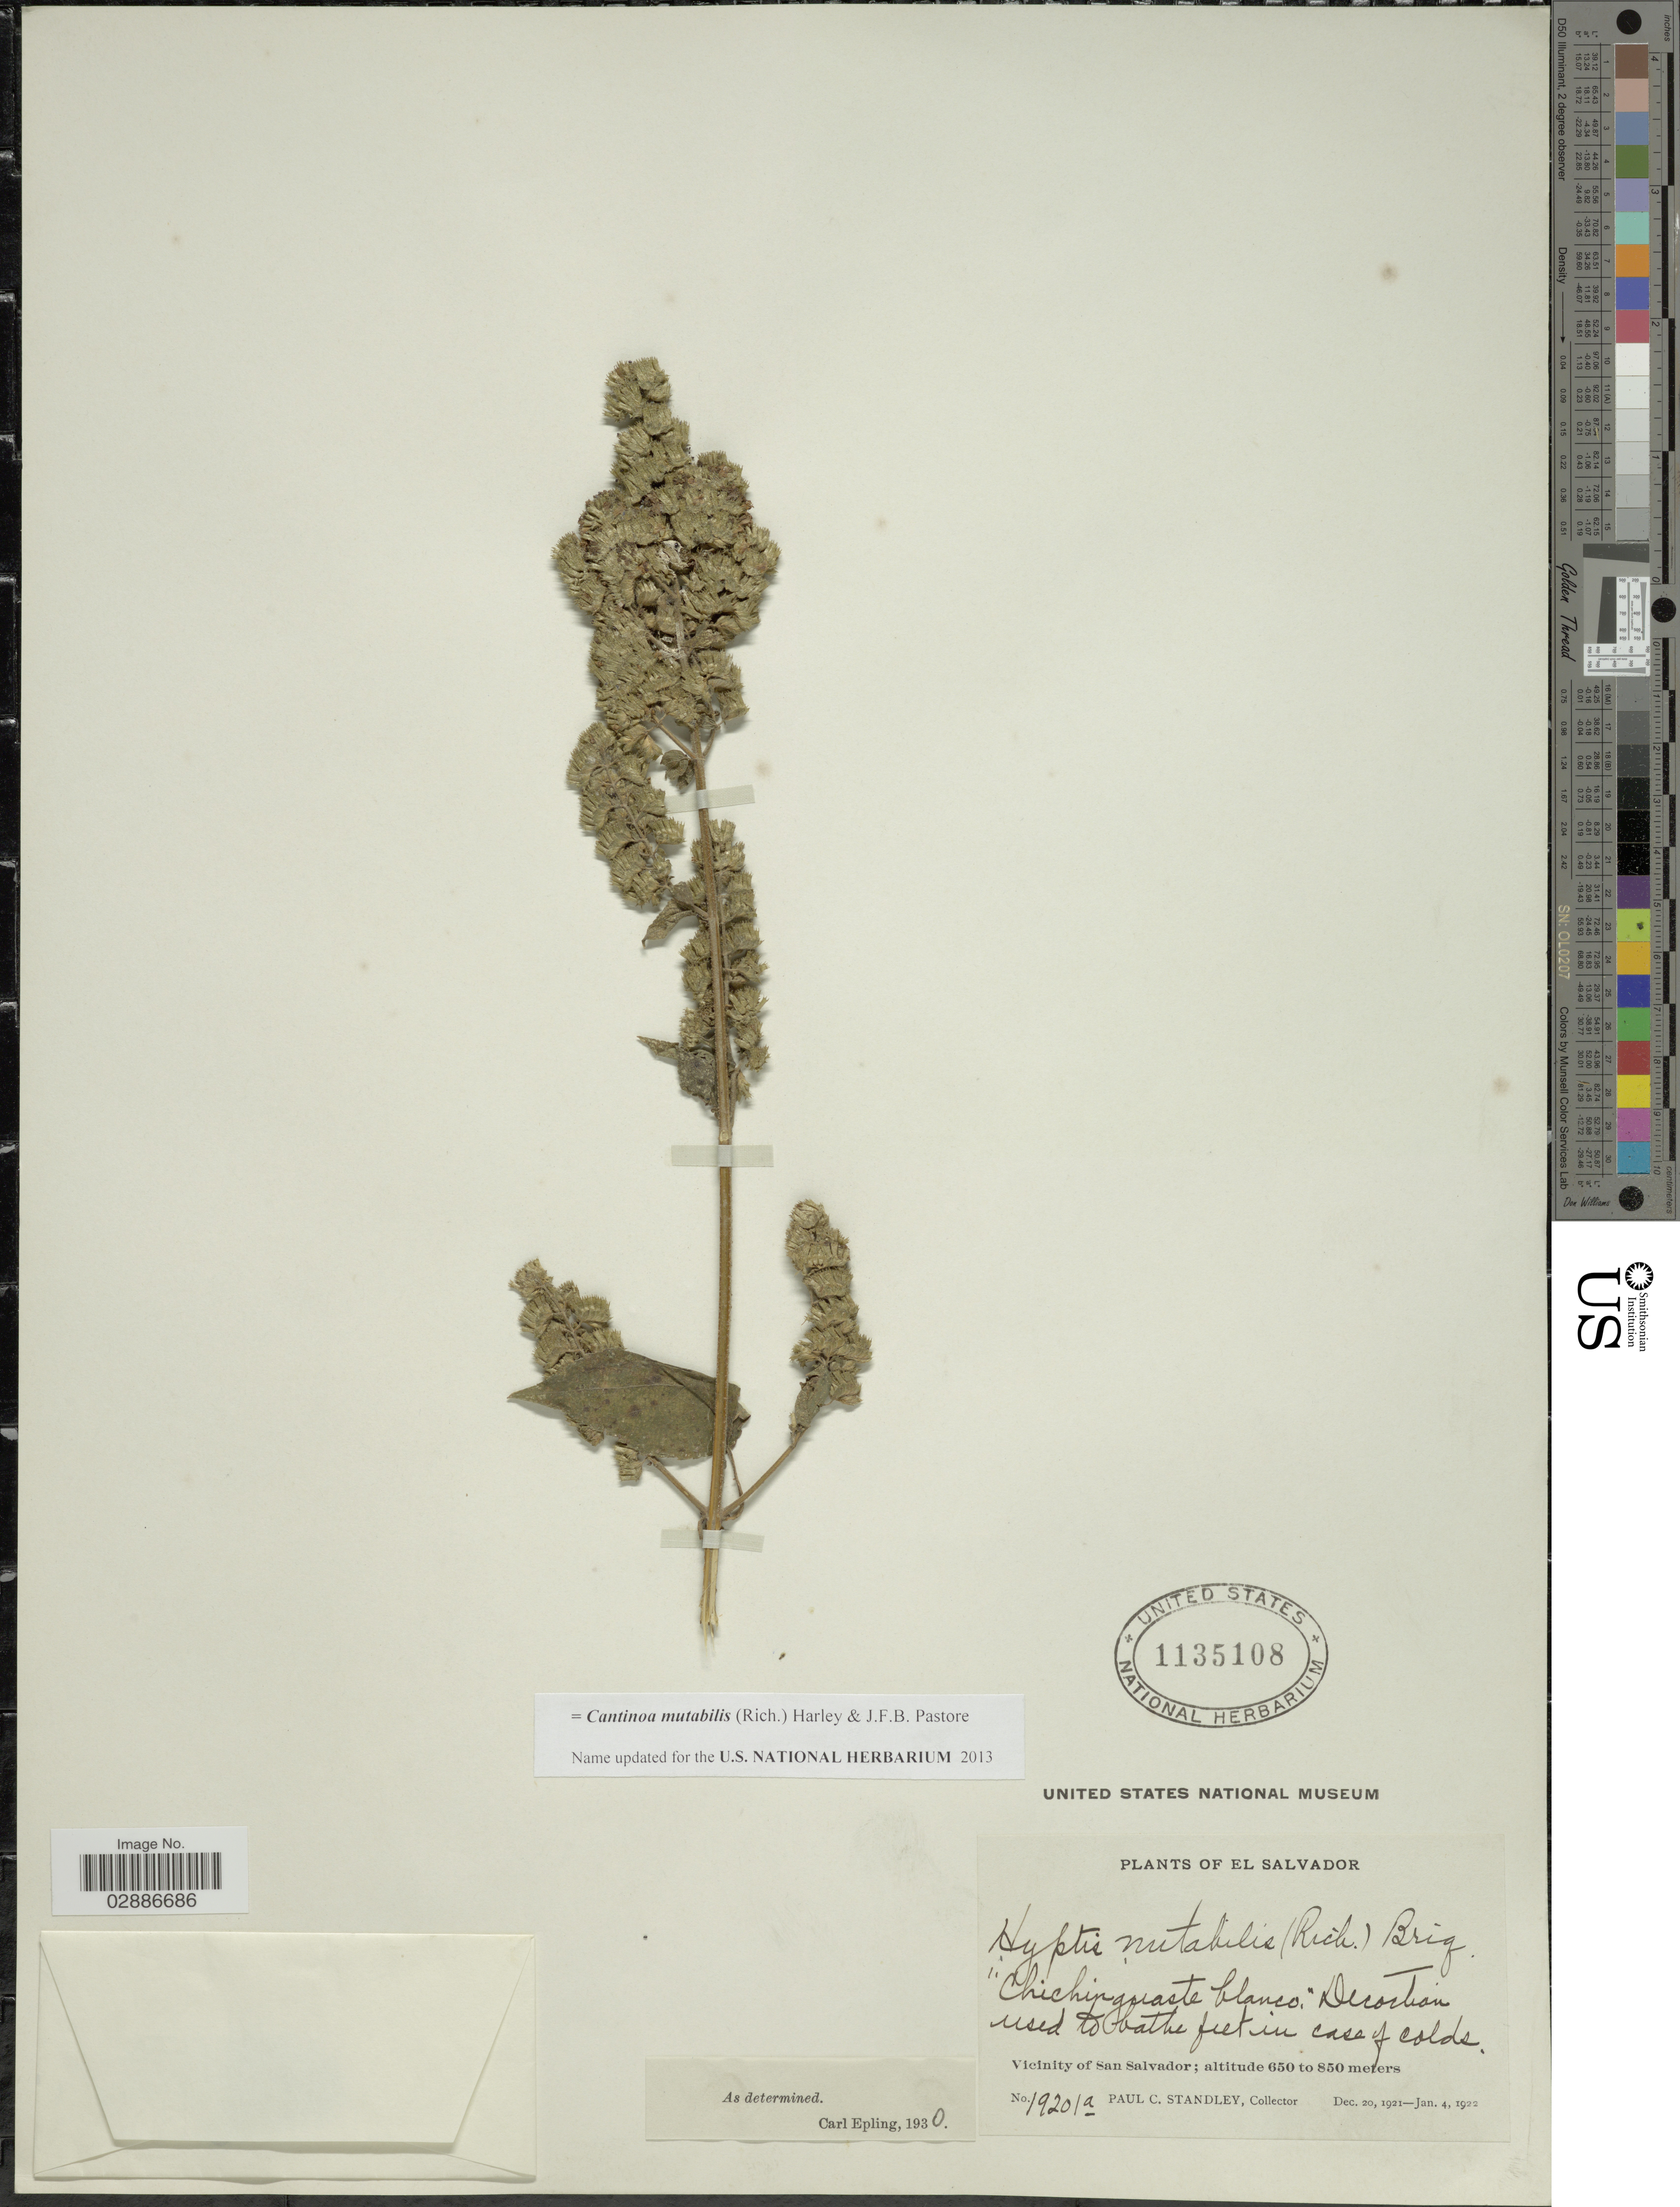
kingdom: Plantae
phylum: Tracheophyta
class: Magnoliopsida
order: Lamiales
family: Lamiaceae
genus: Cantinoa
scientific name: Cantinoa mutabilis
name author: (Epling) Harley & J.F.B. Pastore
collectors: P. C. Standley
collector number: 19201a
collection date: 1921-12-20/1922-01-04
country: El Salvador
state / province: San Salvador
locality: Vicinity of San Salvador.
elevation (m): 650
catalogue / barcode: US 1135108